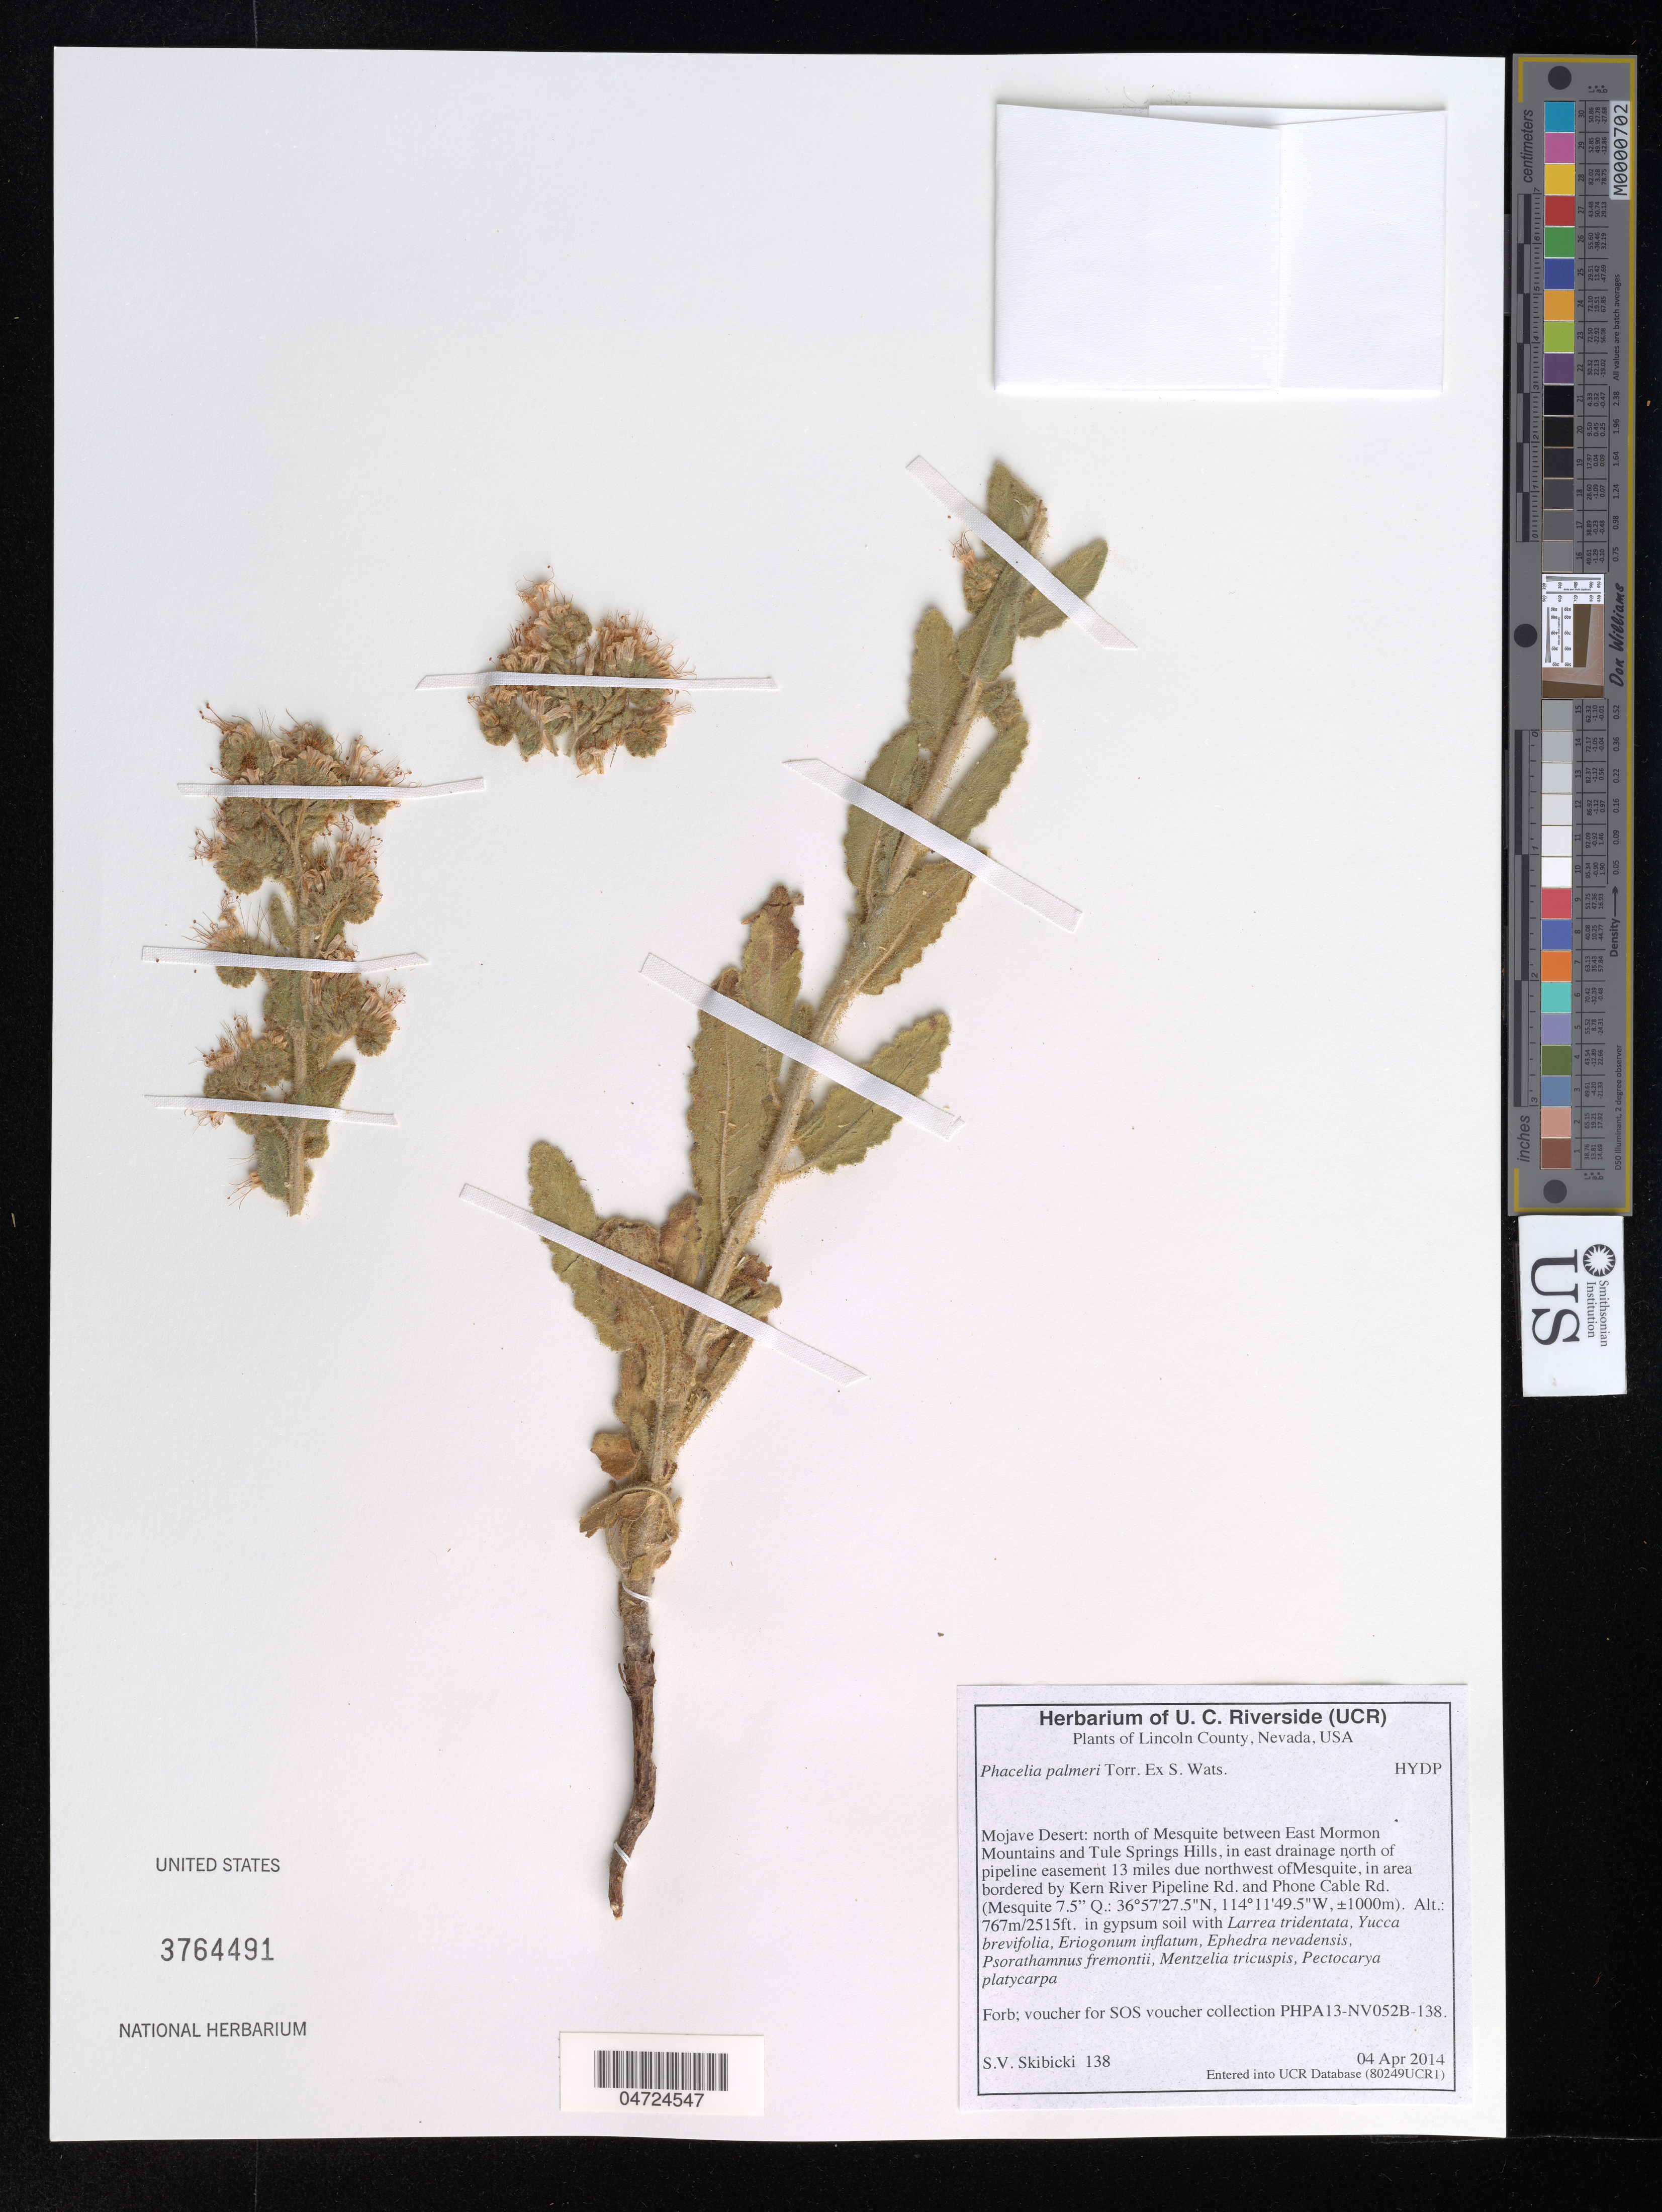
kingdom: Plantae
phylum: Tracheophyta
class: Magnoliopsida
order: Boraginales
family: Hydrophyllaceae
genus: Phacelia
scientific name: Phacelia palmeri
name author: Torr. ex S. Watson in C. King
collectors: S. Skibicki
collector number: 138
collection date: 2014-04-04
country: United States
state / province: Nevada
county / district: Lincoln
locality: Lincoln County. Mojave Desert: north of Mesquite between East Mormon Mountains and Tule Springs Hills, in east drainage north of pipeline easement 13 miles due northwest of Mesquite, in area bordered by Kern River Pipeline Rd. and Phone Cable Rd. (Mesquite 7.5" Q.).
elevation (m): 767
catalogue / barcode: US 3764491